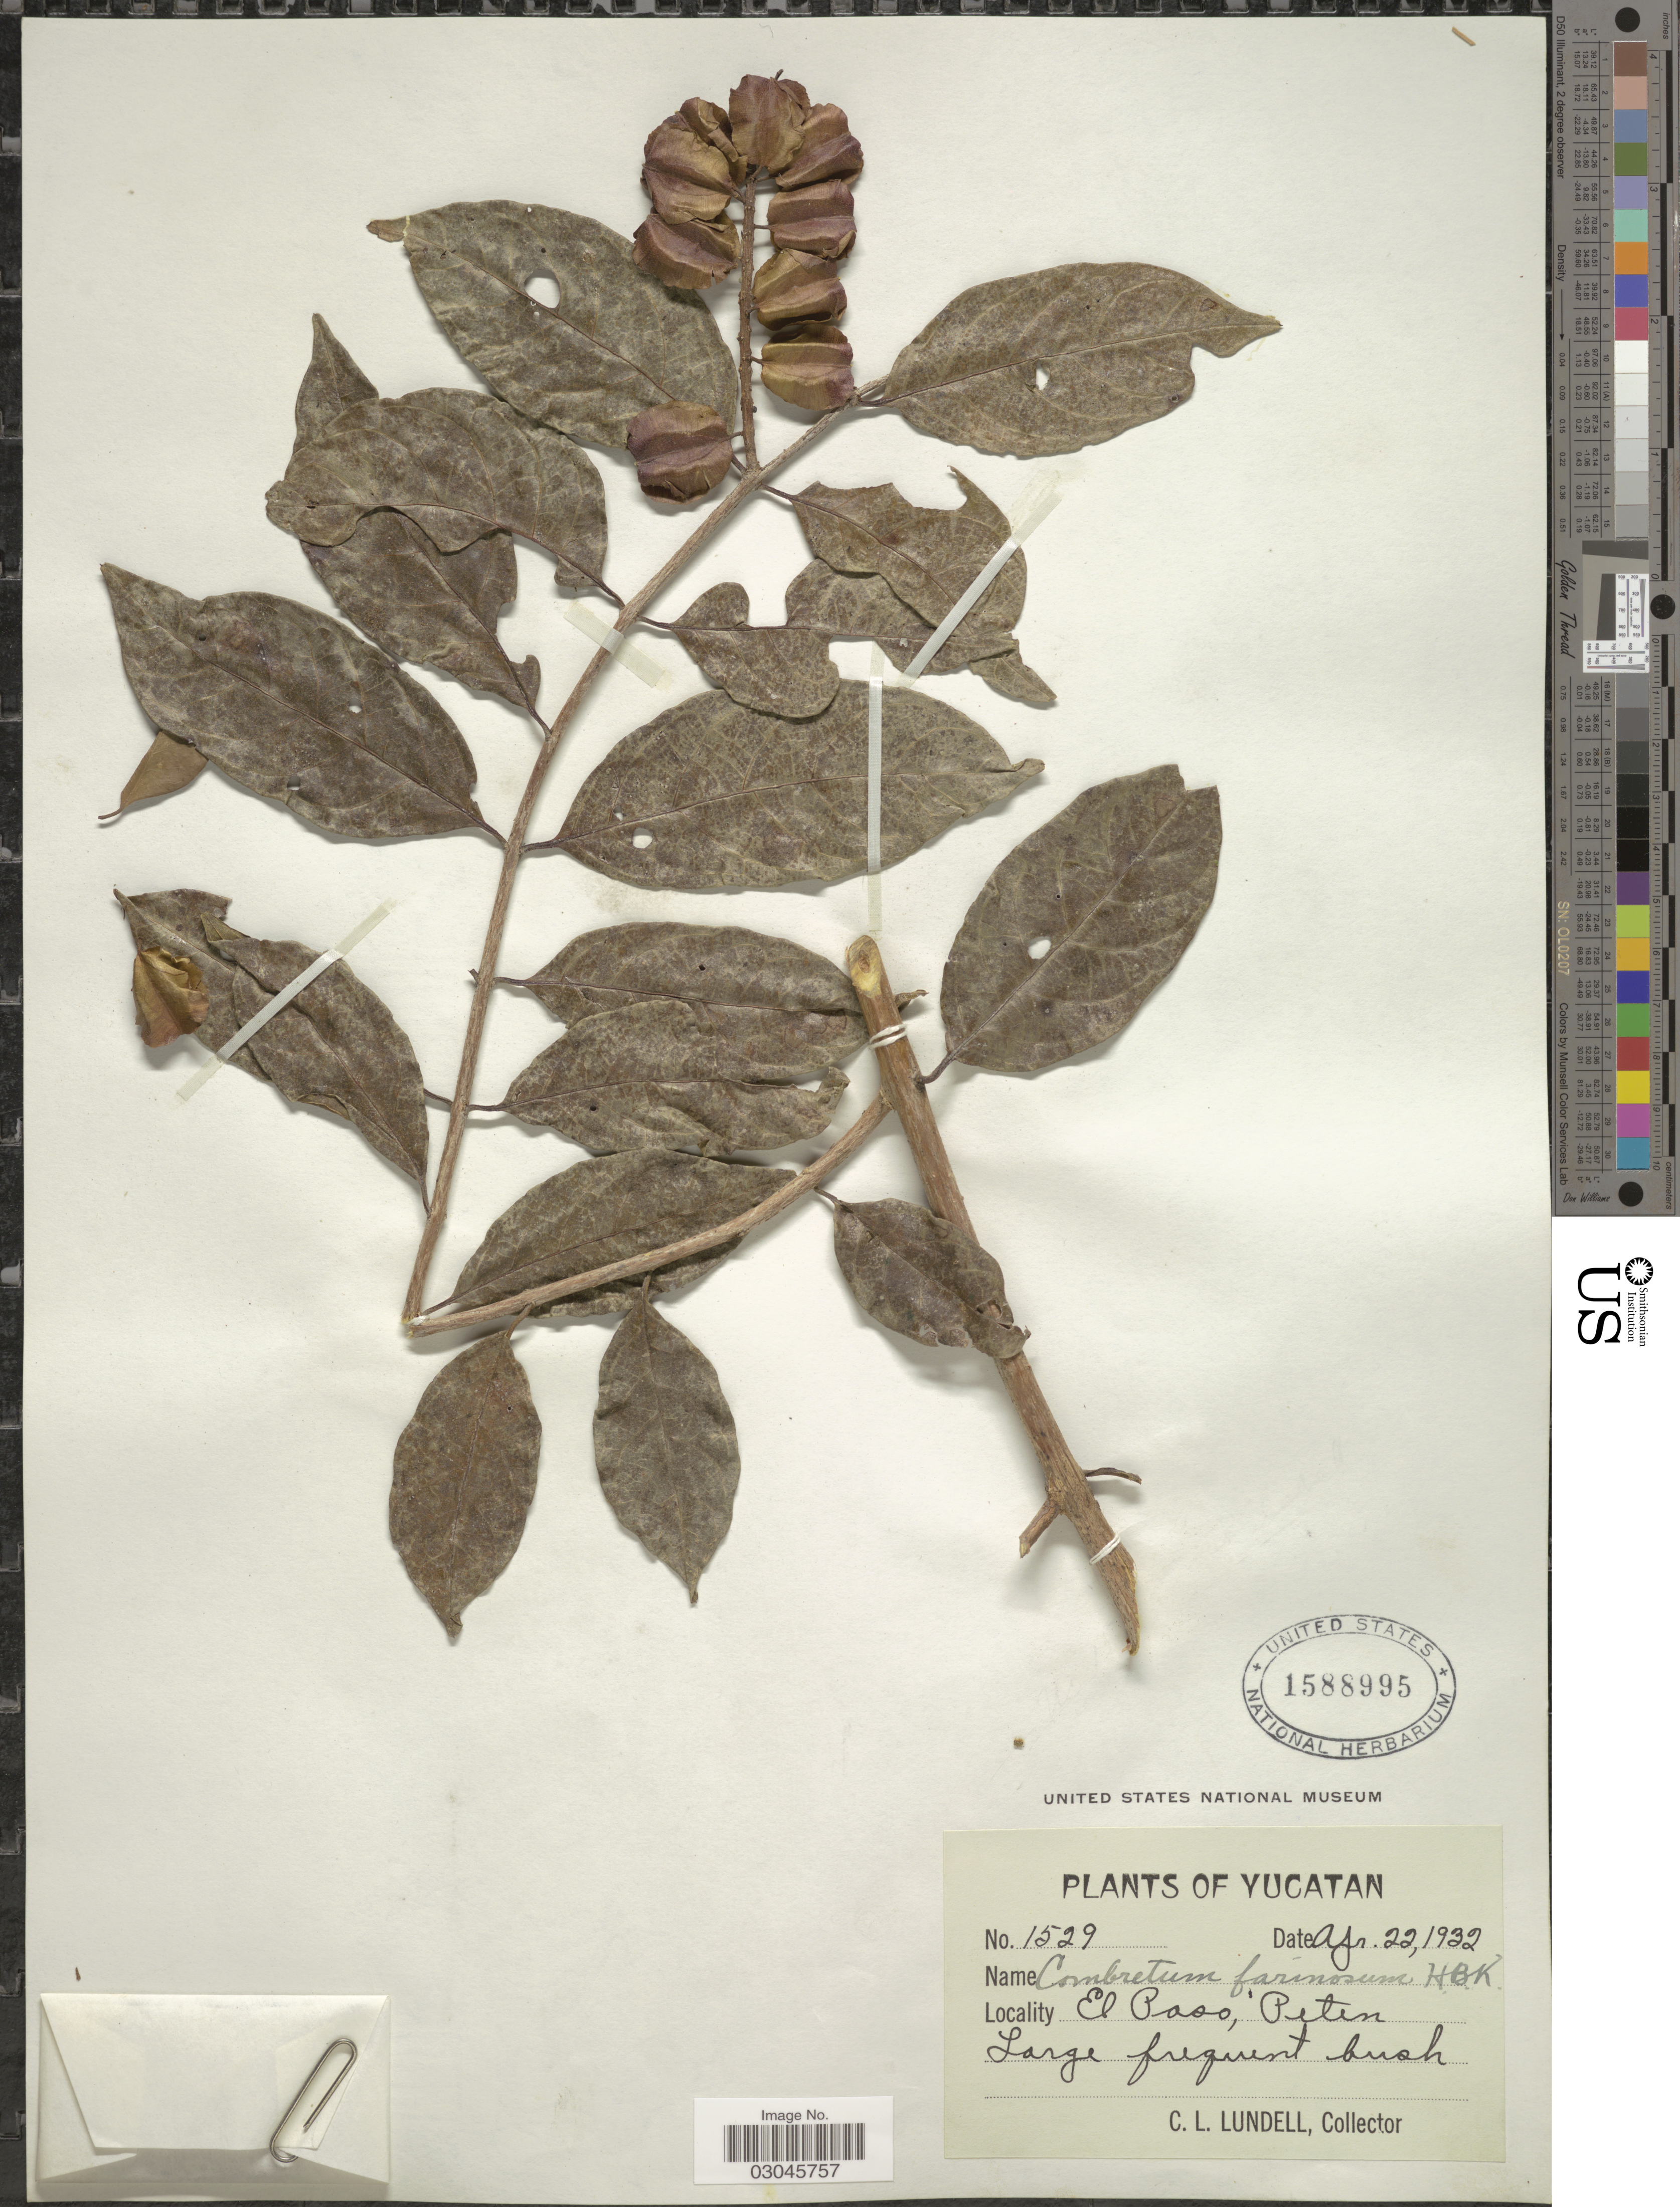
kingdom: Plantae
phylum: Tracheophyta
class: Magnoliopsida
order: Myrtales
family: Combretaceae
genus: Combretum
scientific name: Combretum fruticosum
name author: (Loefl.) Stuntz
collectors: C. L. Lundell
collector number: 1529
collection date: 1932-04-22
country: Guatemala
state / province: El Petén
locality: El Paso.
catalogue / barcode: US 1588995